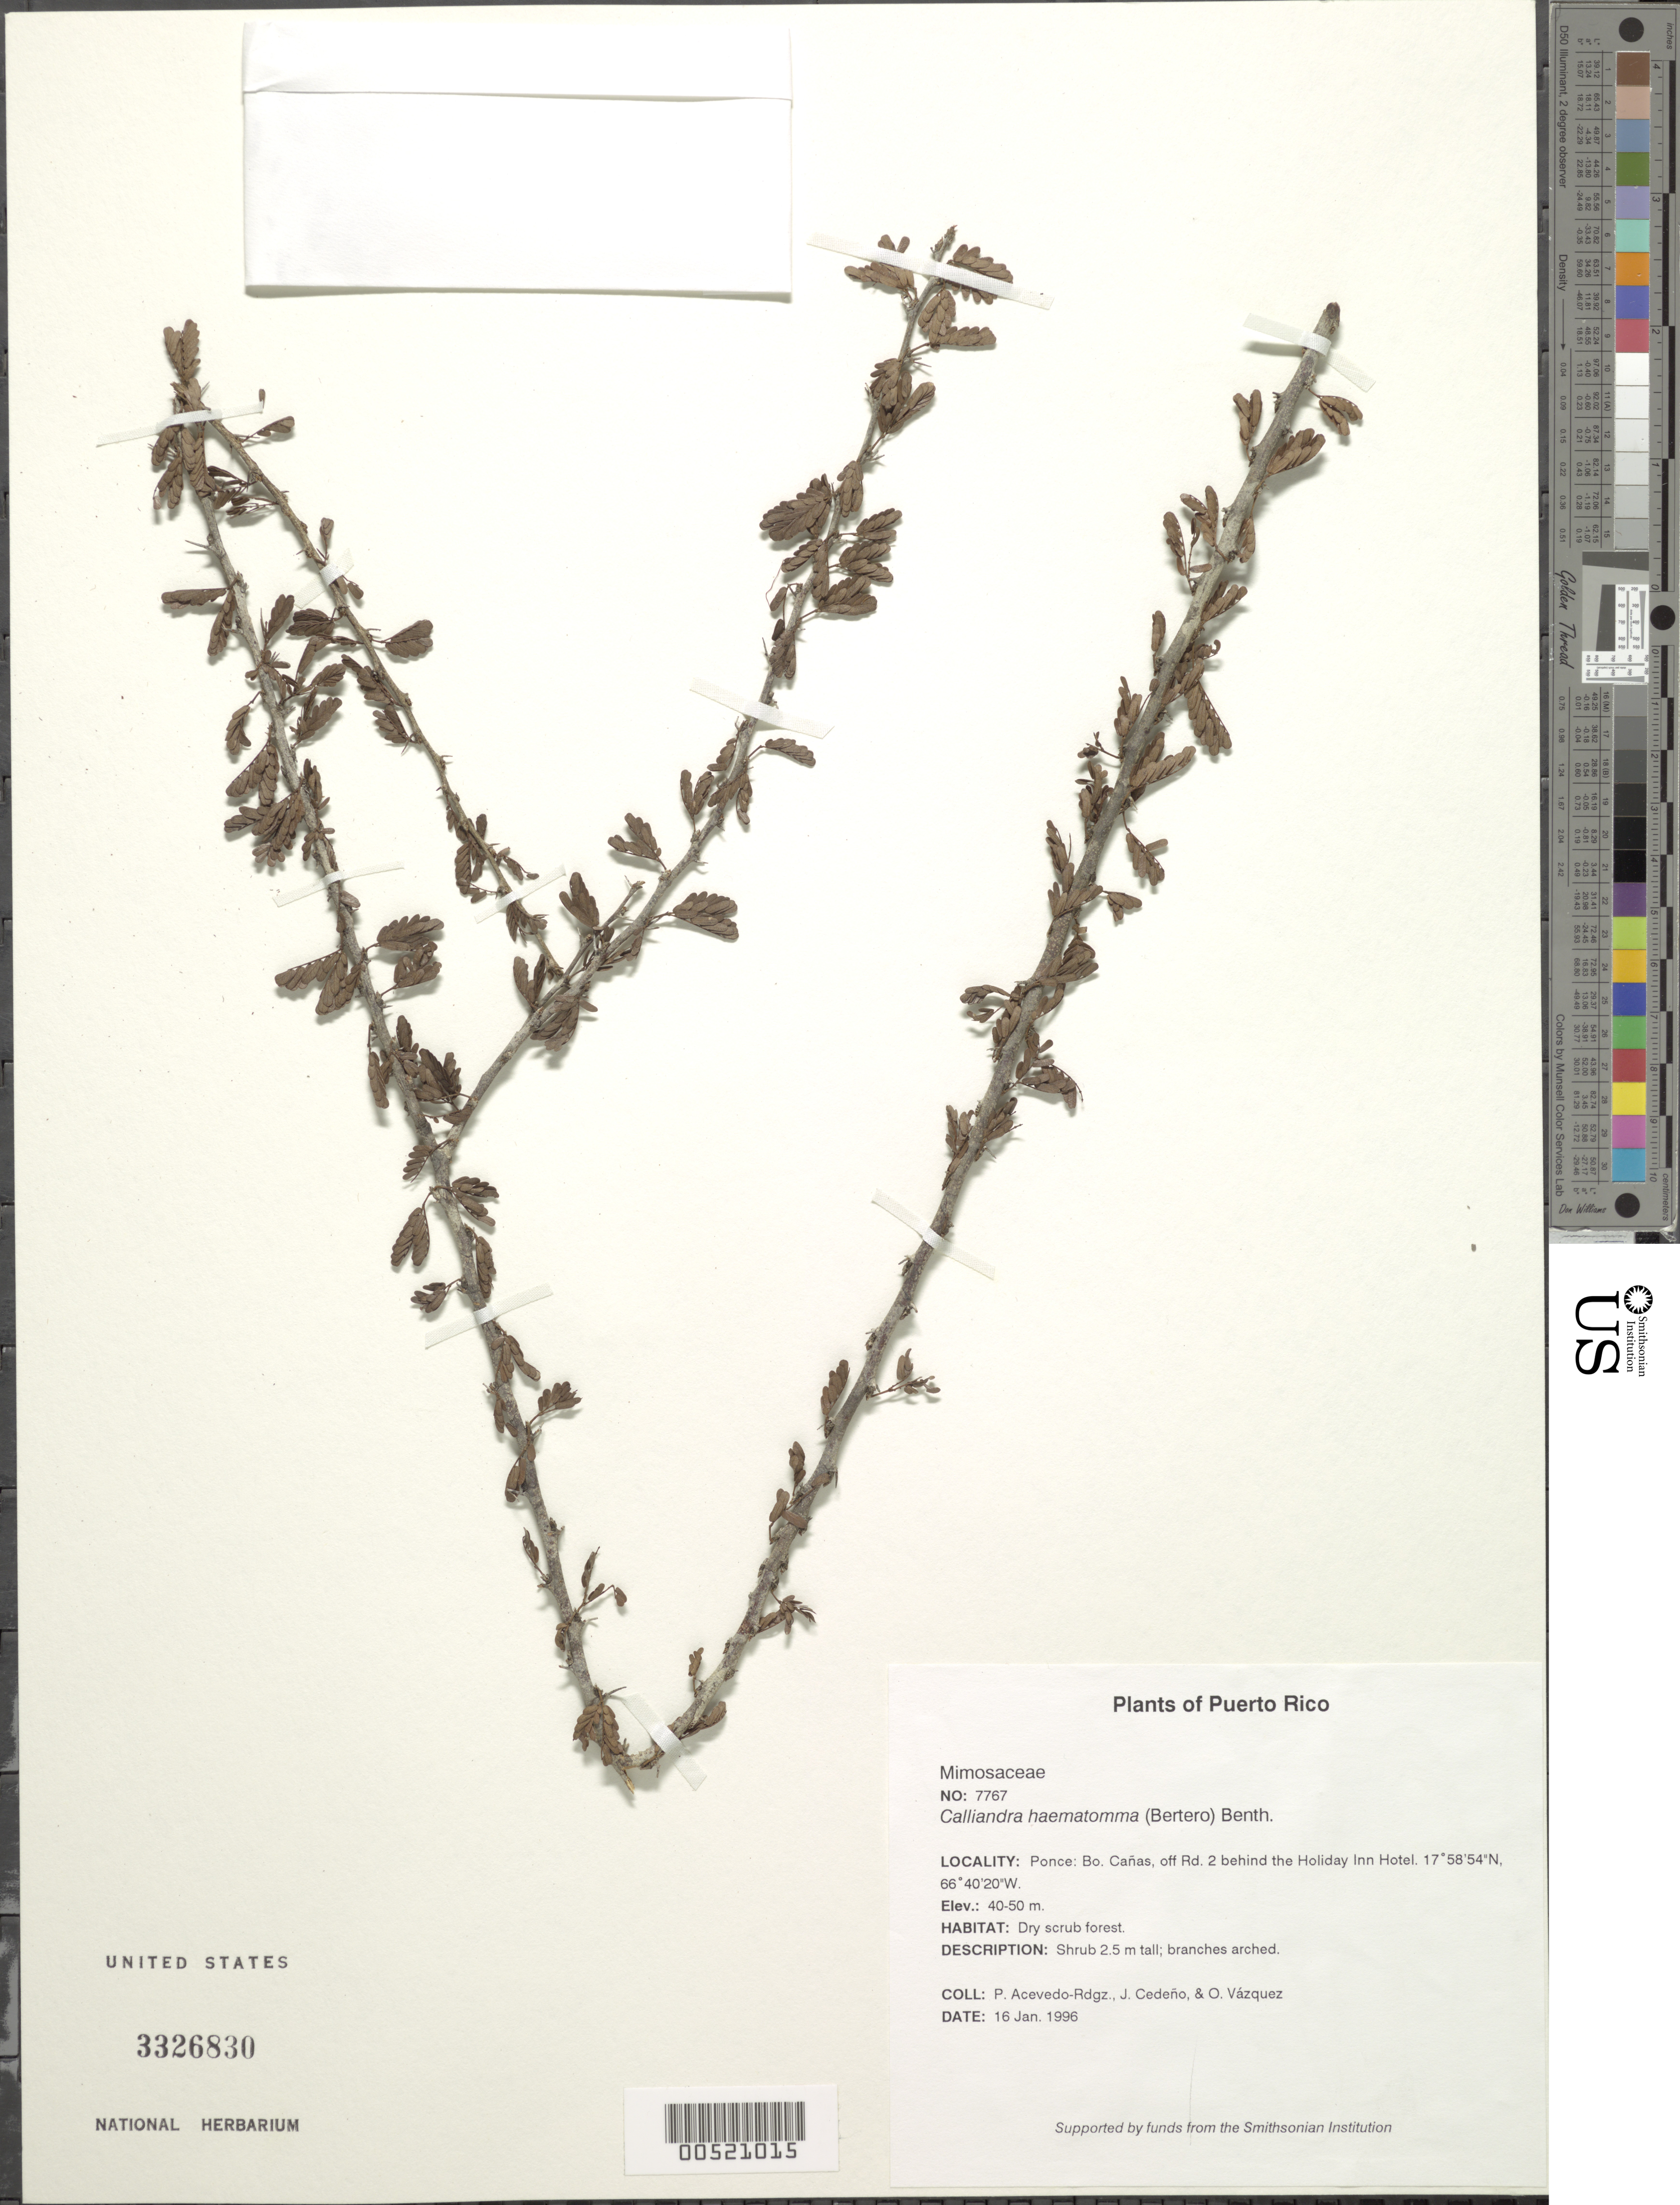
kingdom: Plantae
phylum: Tracheophyta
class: Magnoliopsida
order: Fabales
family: Fabaceae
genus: Calliandra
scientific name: Calliandra haematomma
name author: (Bertero ex DC.) Benth.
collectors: P. Acevedo-Rodr. & J. A. Cedeño M.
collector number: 7767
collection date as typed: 16 Jan 1996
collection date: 1996-01-16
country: Puerto Rico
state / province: Ponce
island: Puerto Rico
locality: Ponce: Bo. Cañas, off Rd. 2 behind the Holiday Inn Hotel.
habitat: Dry scrub forest.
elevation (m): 40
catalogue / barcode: US 3326830